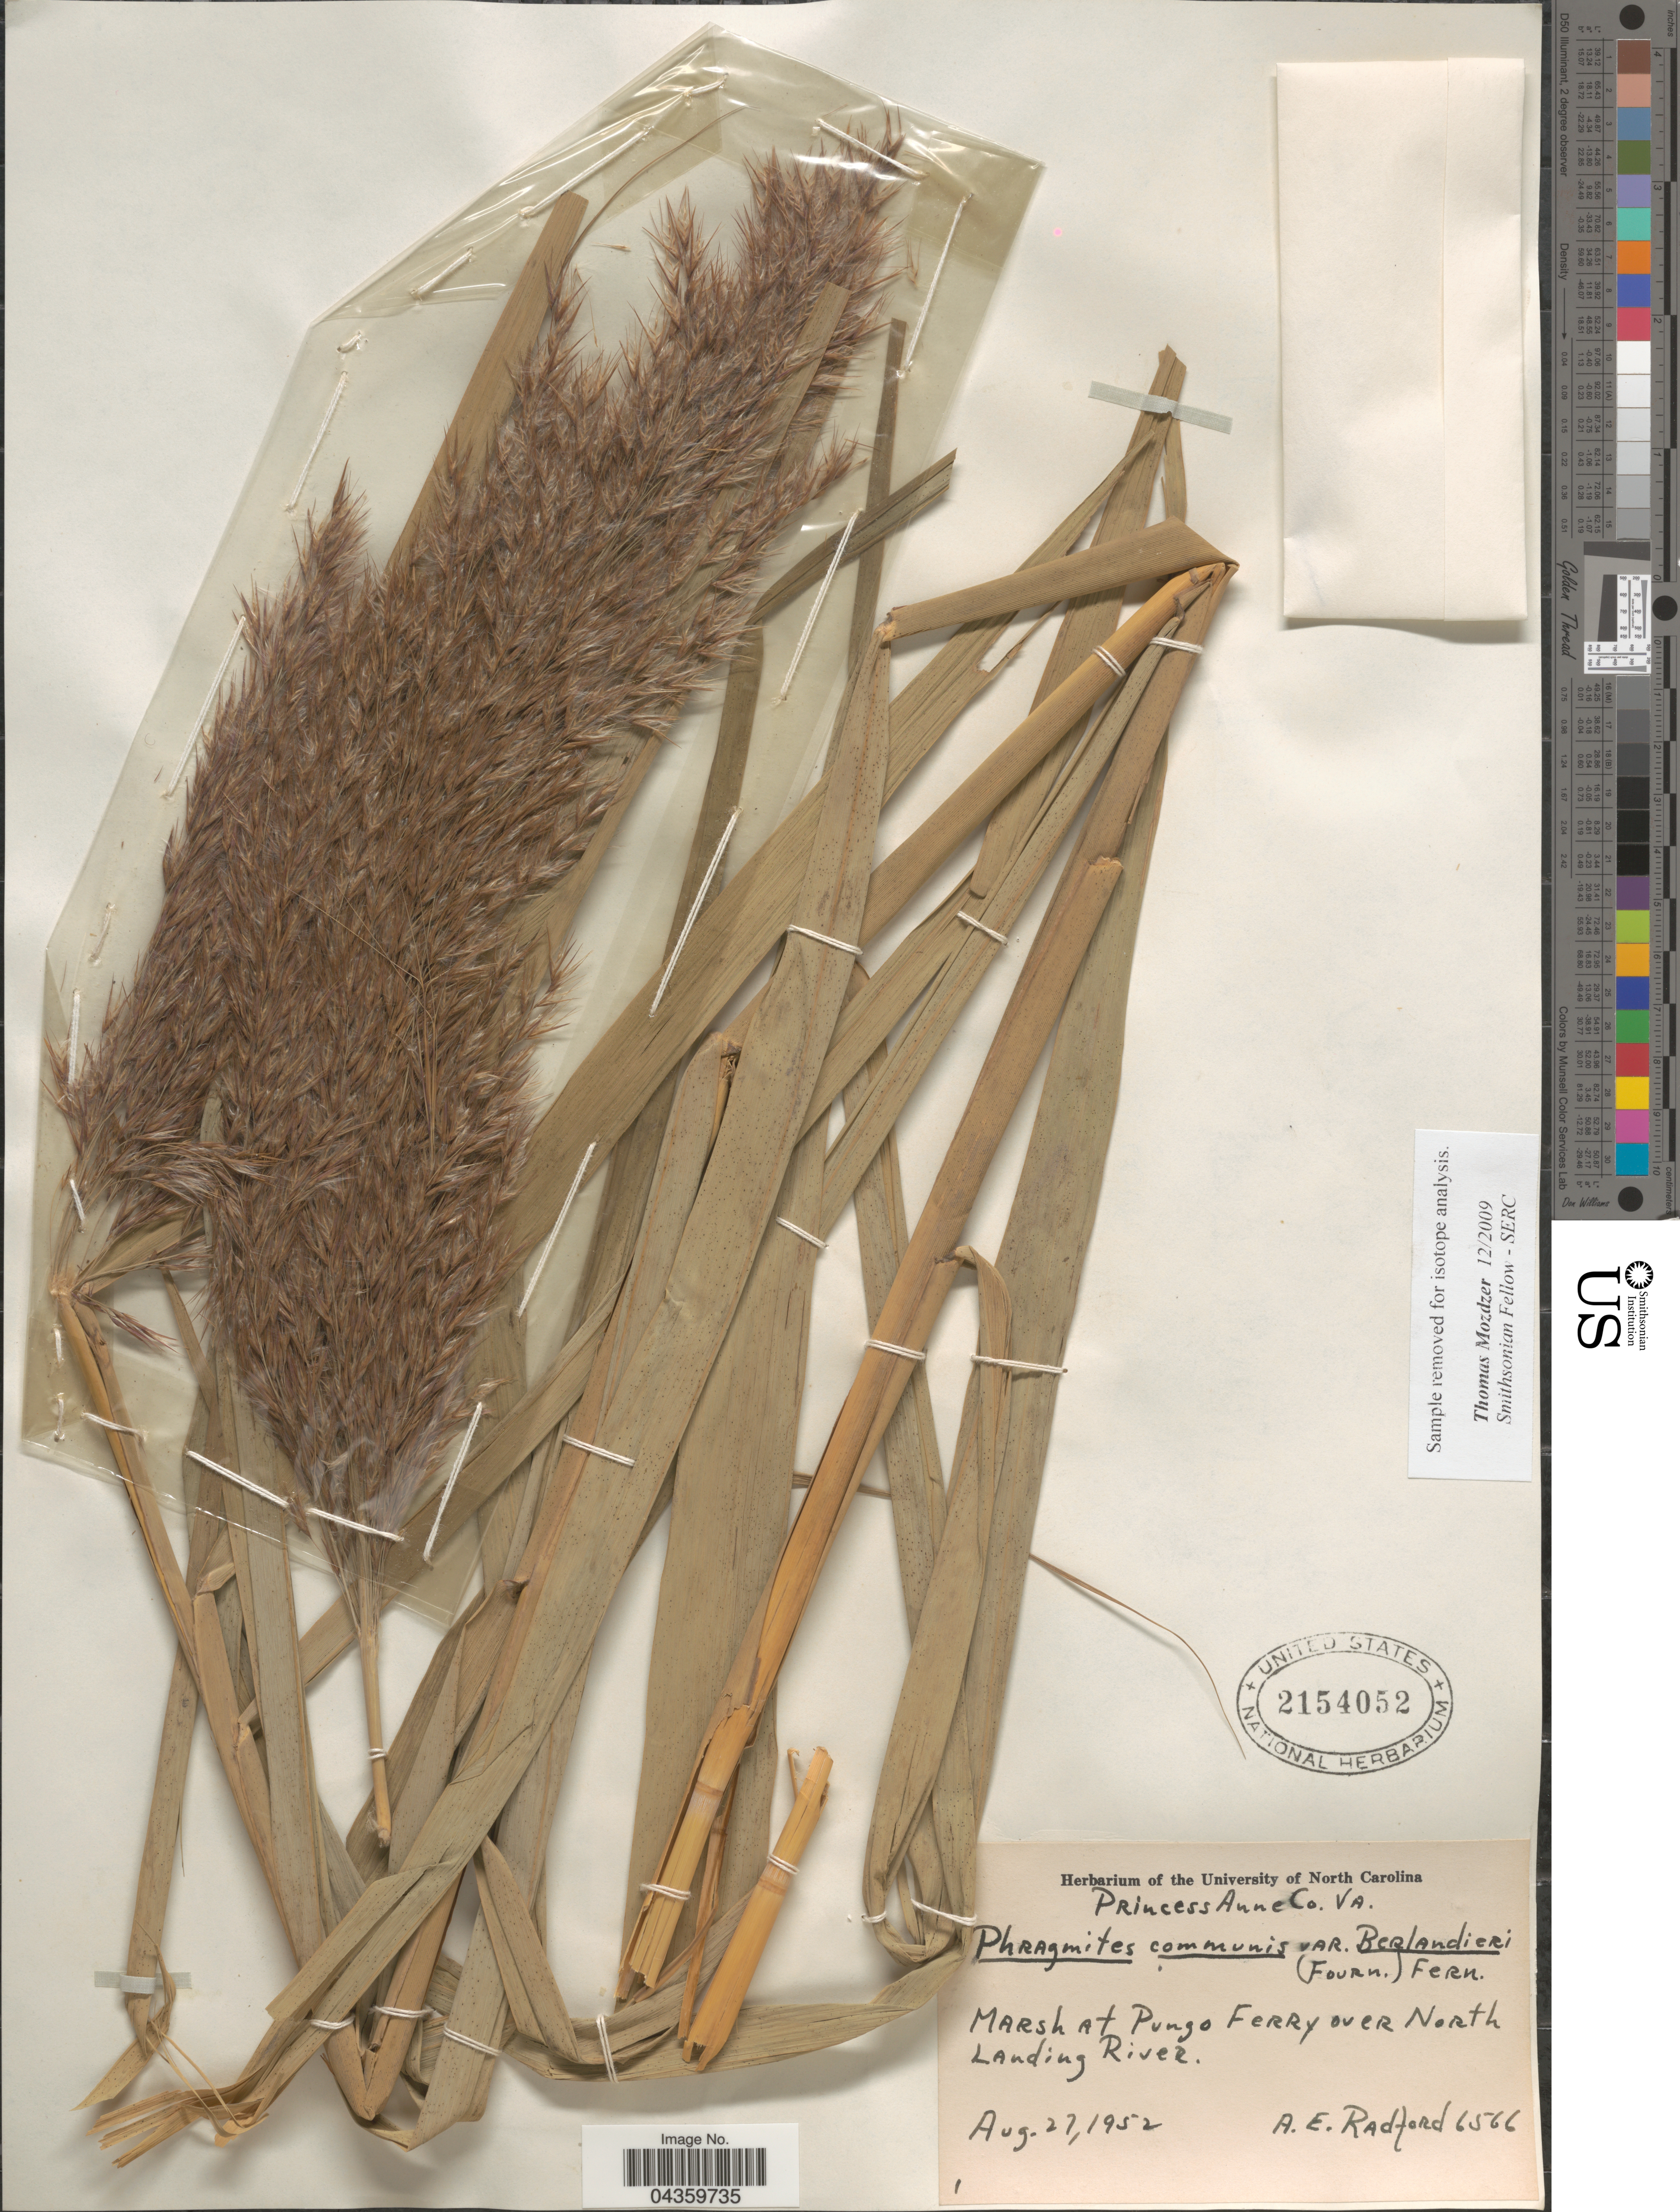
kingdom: Plantae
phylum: Tracheophyta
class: Liliopsida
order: Poales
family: Poaceae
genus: Phragmites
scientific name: Phragmites australis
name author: (Cav.) Trin. ex Steud.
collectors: A. E. Radford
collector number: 6566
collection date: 1952-08-27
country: United States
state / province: Virginia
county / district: City of Virginia Beach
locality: Princes Anne (=historic county name)Co. Marsh at Pungo Ferry over North Landing River.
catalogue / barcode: US 2154052